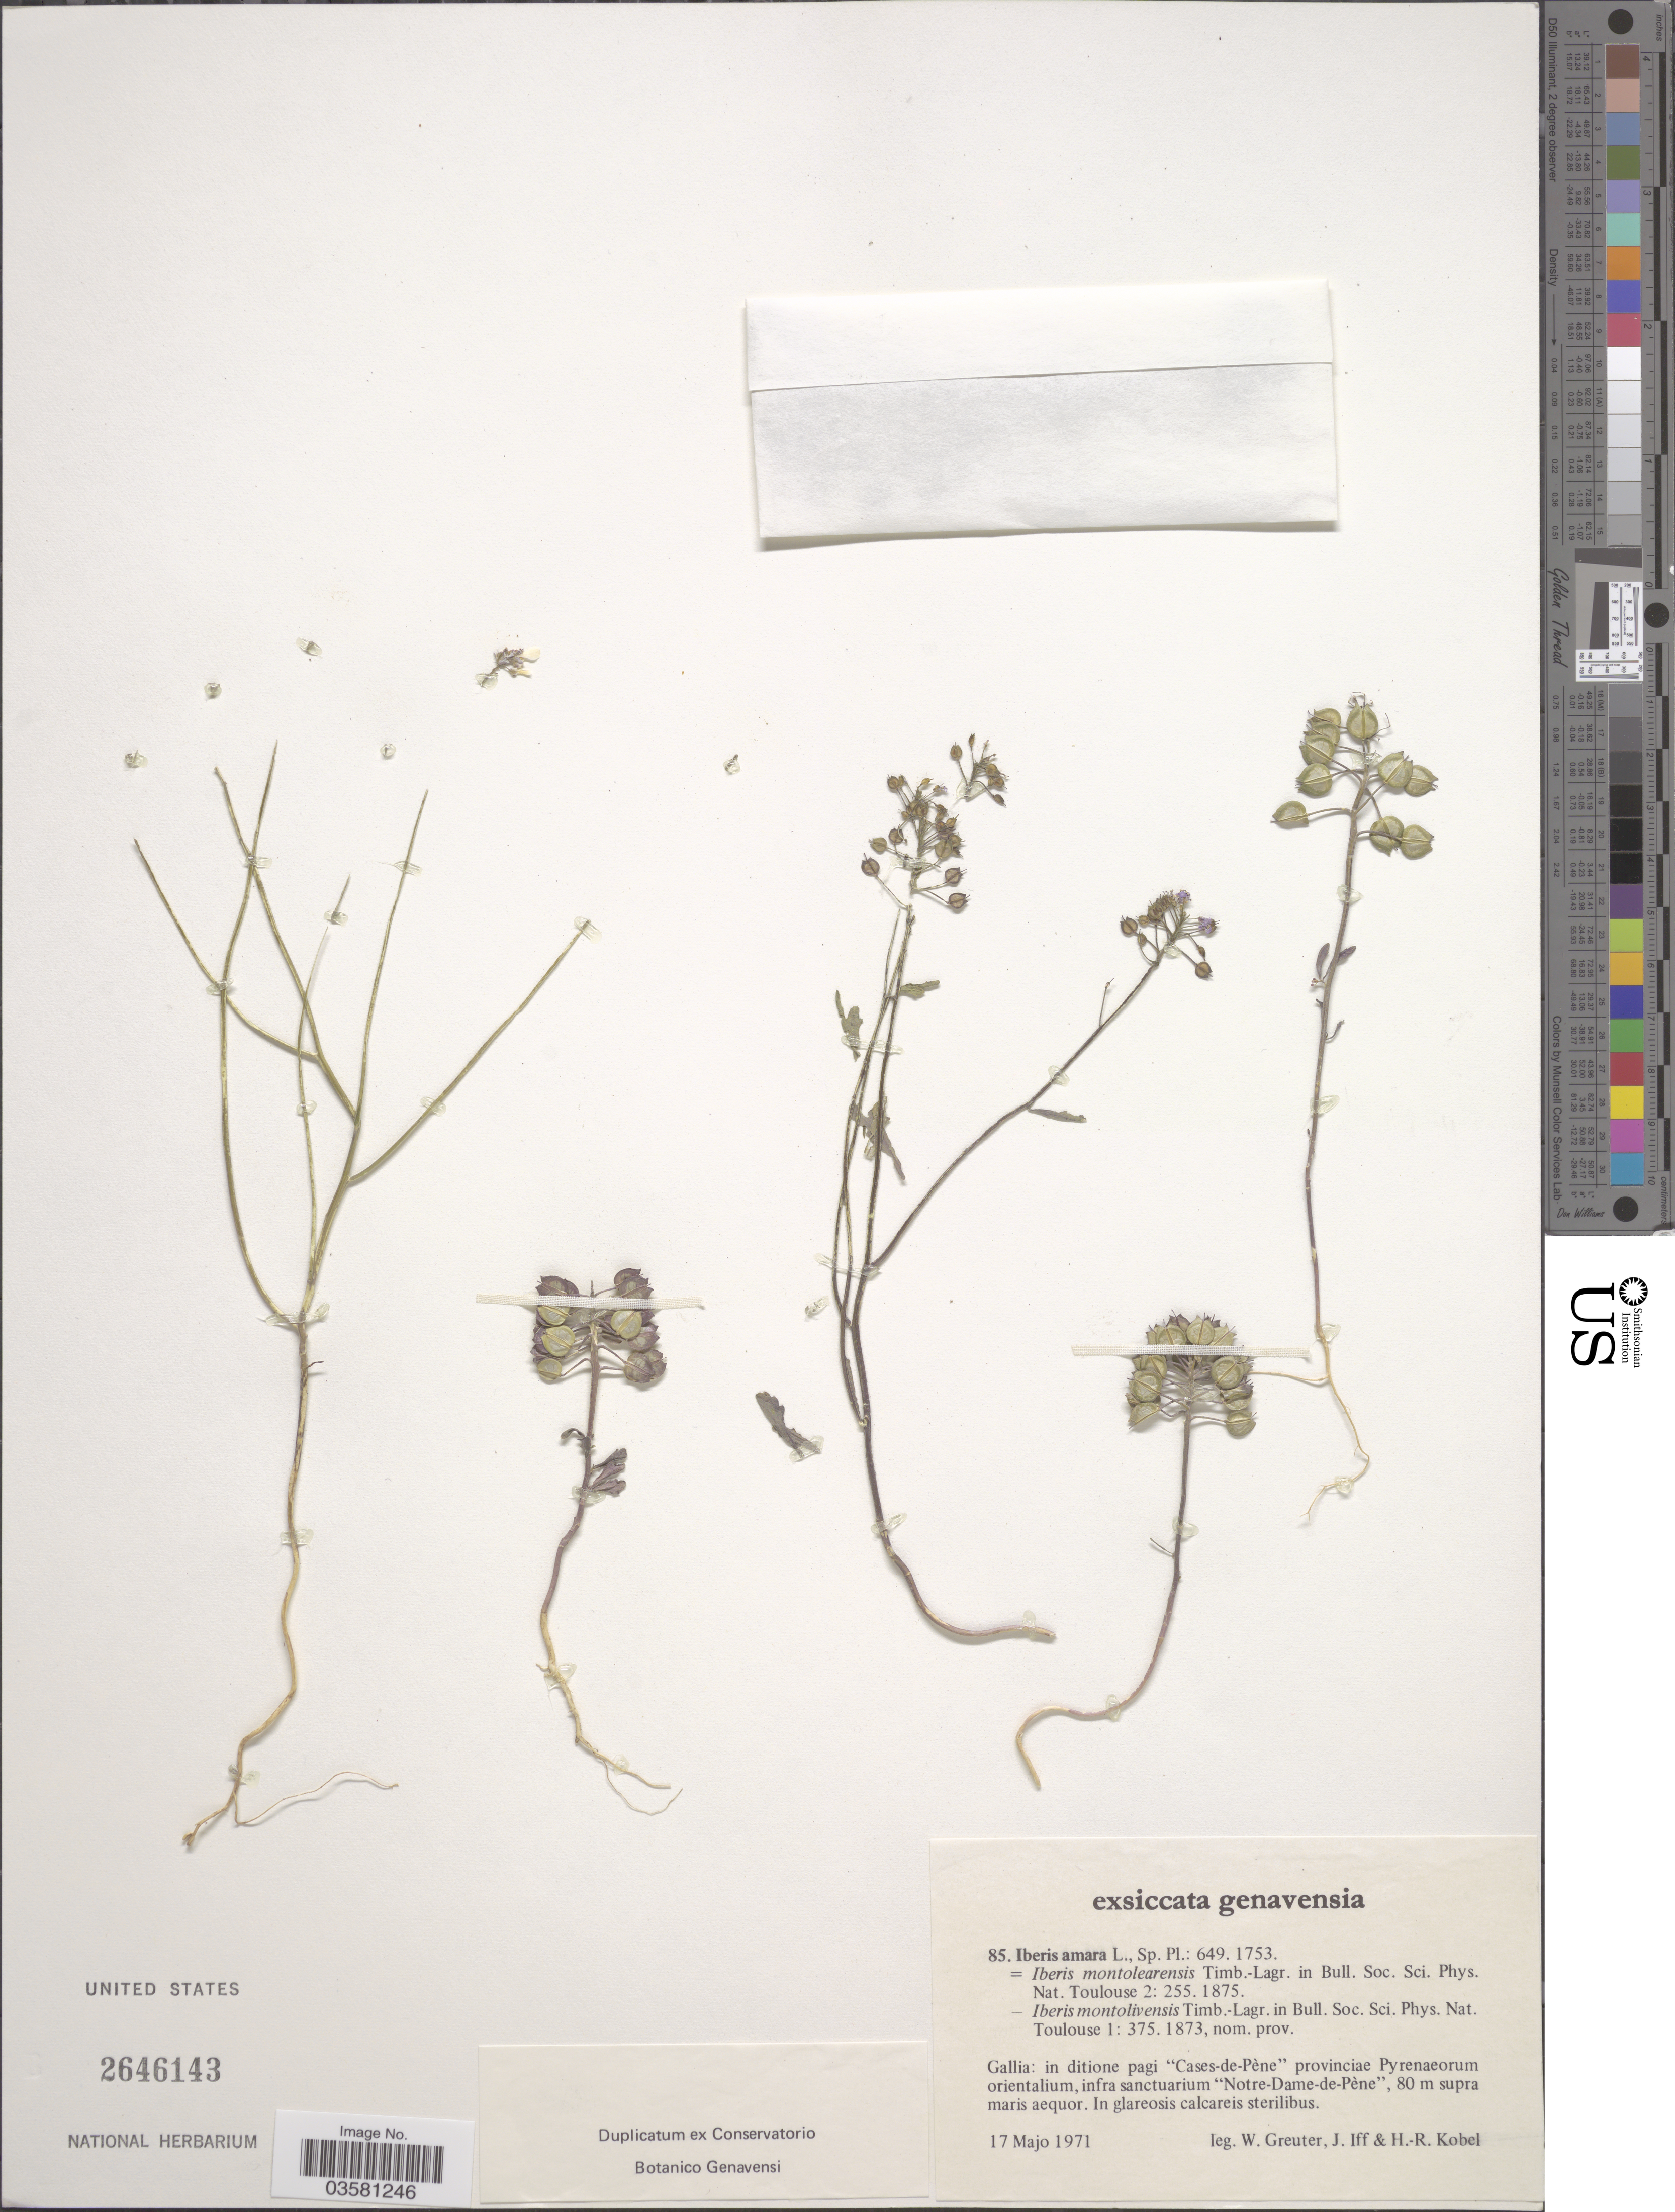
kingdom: Plantae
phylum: Tracheophyta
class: Magnoliopsida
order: Brassicales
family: Brassicaceae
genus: Iberis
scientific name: Iberis amara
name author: L.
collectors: W. Greuter, J. Iff & H. Kobel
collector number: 85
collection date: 1971-05-17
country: France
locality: Gallia: in ditione pagi "Cases-de-Pène" provinciae Pyrenaeorum orientalium, infra sanctuarium "Notre-Dame-de-Pène".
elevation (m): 80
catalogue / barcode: US 2646143